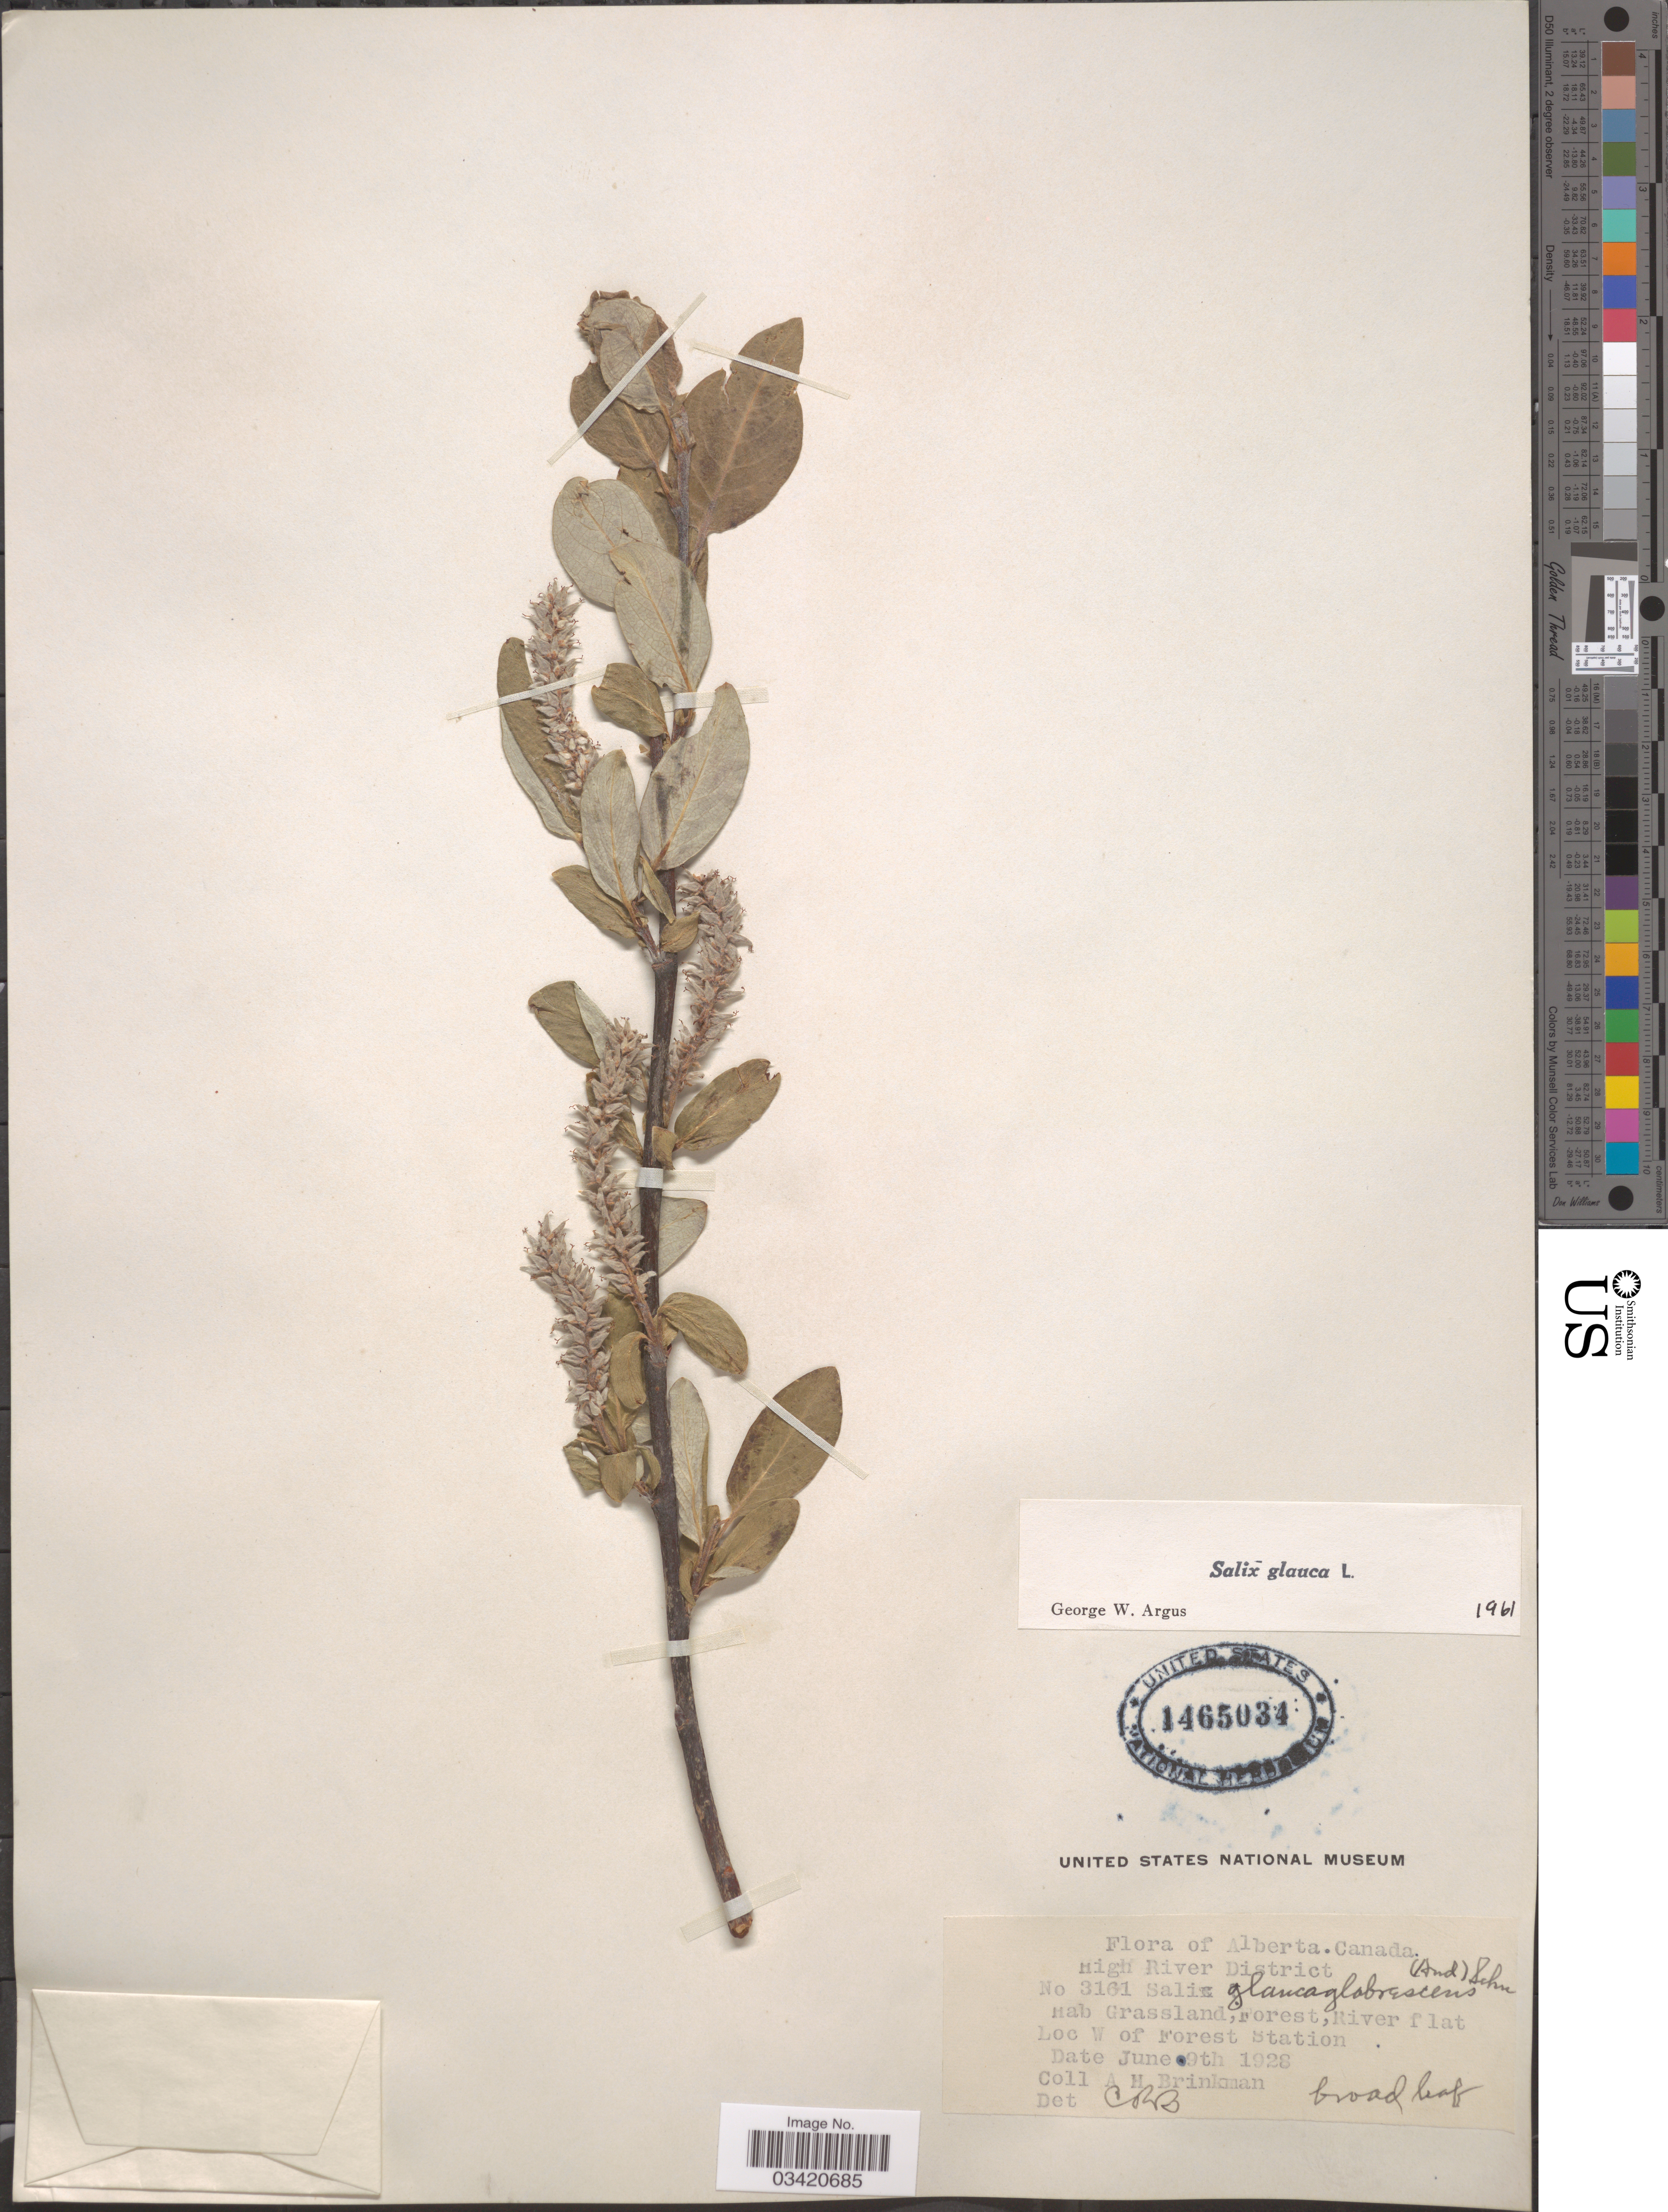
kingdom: Plantae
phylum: Tracheophyta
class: Magnoliopsida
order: Malpighiales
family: Salicaceae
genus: Salix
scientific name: Salix glauca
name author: L.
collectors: A. Brinkman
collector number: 3161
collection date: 1928-06-09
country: Canada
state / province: Alberta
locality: High River District. W of Forest Station.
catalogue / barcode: US 1465034